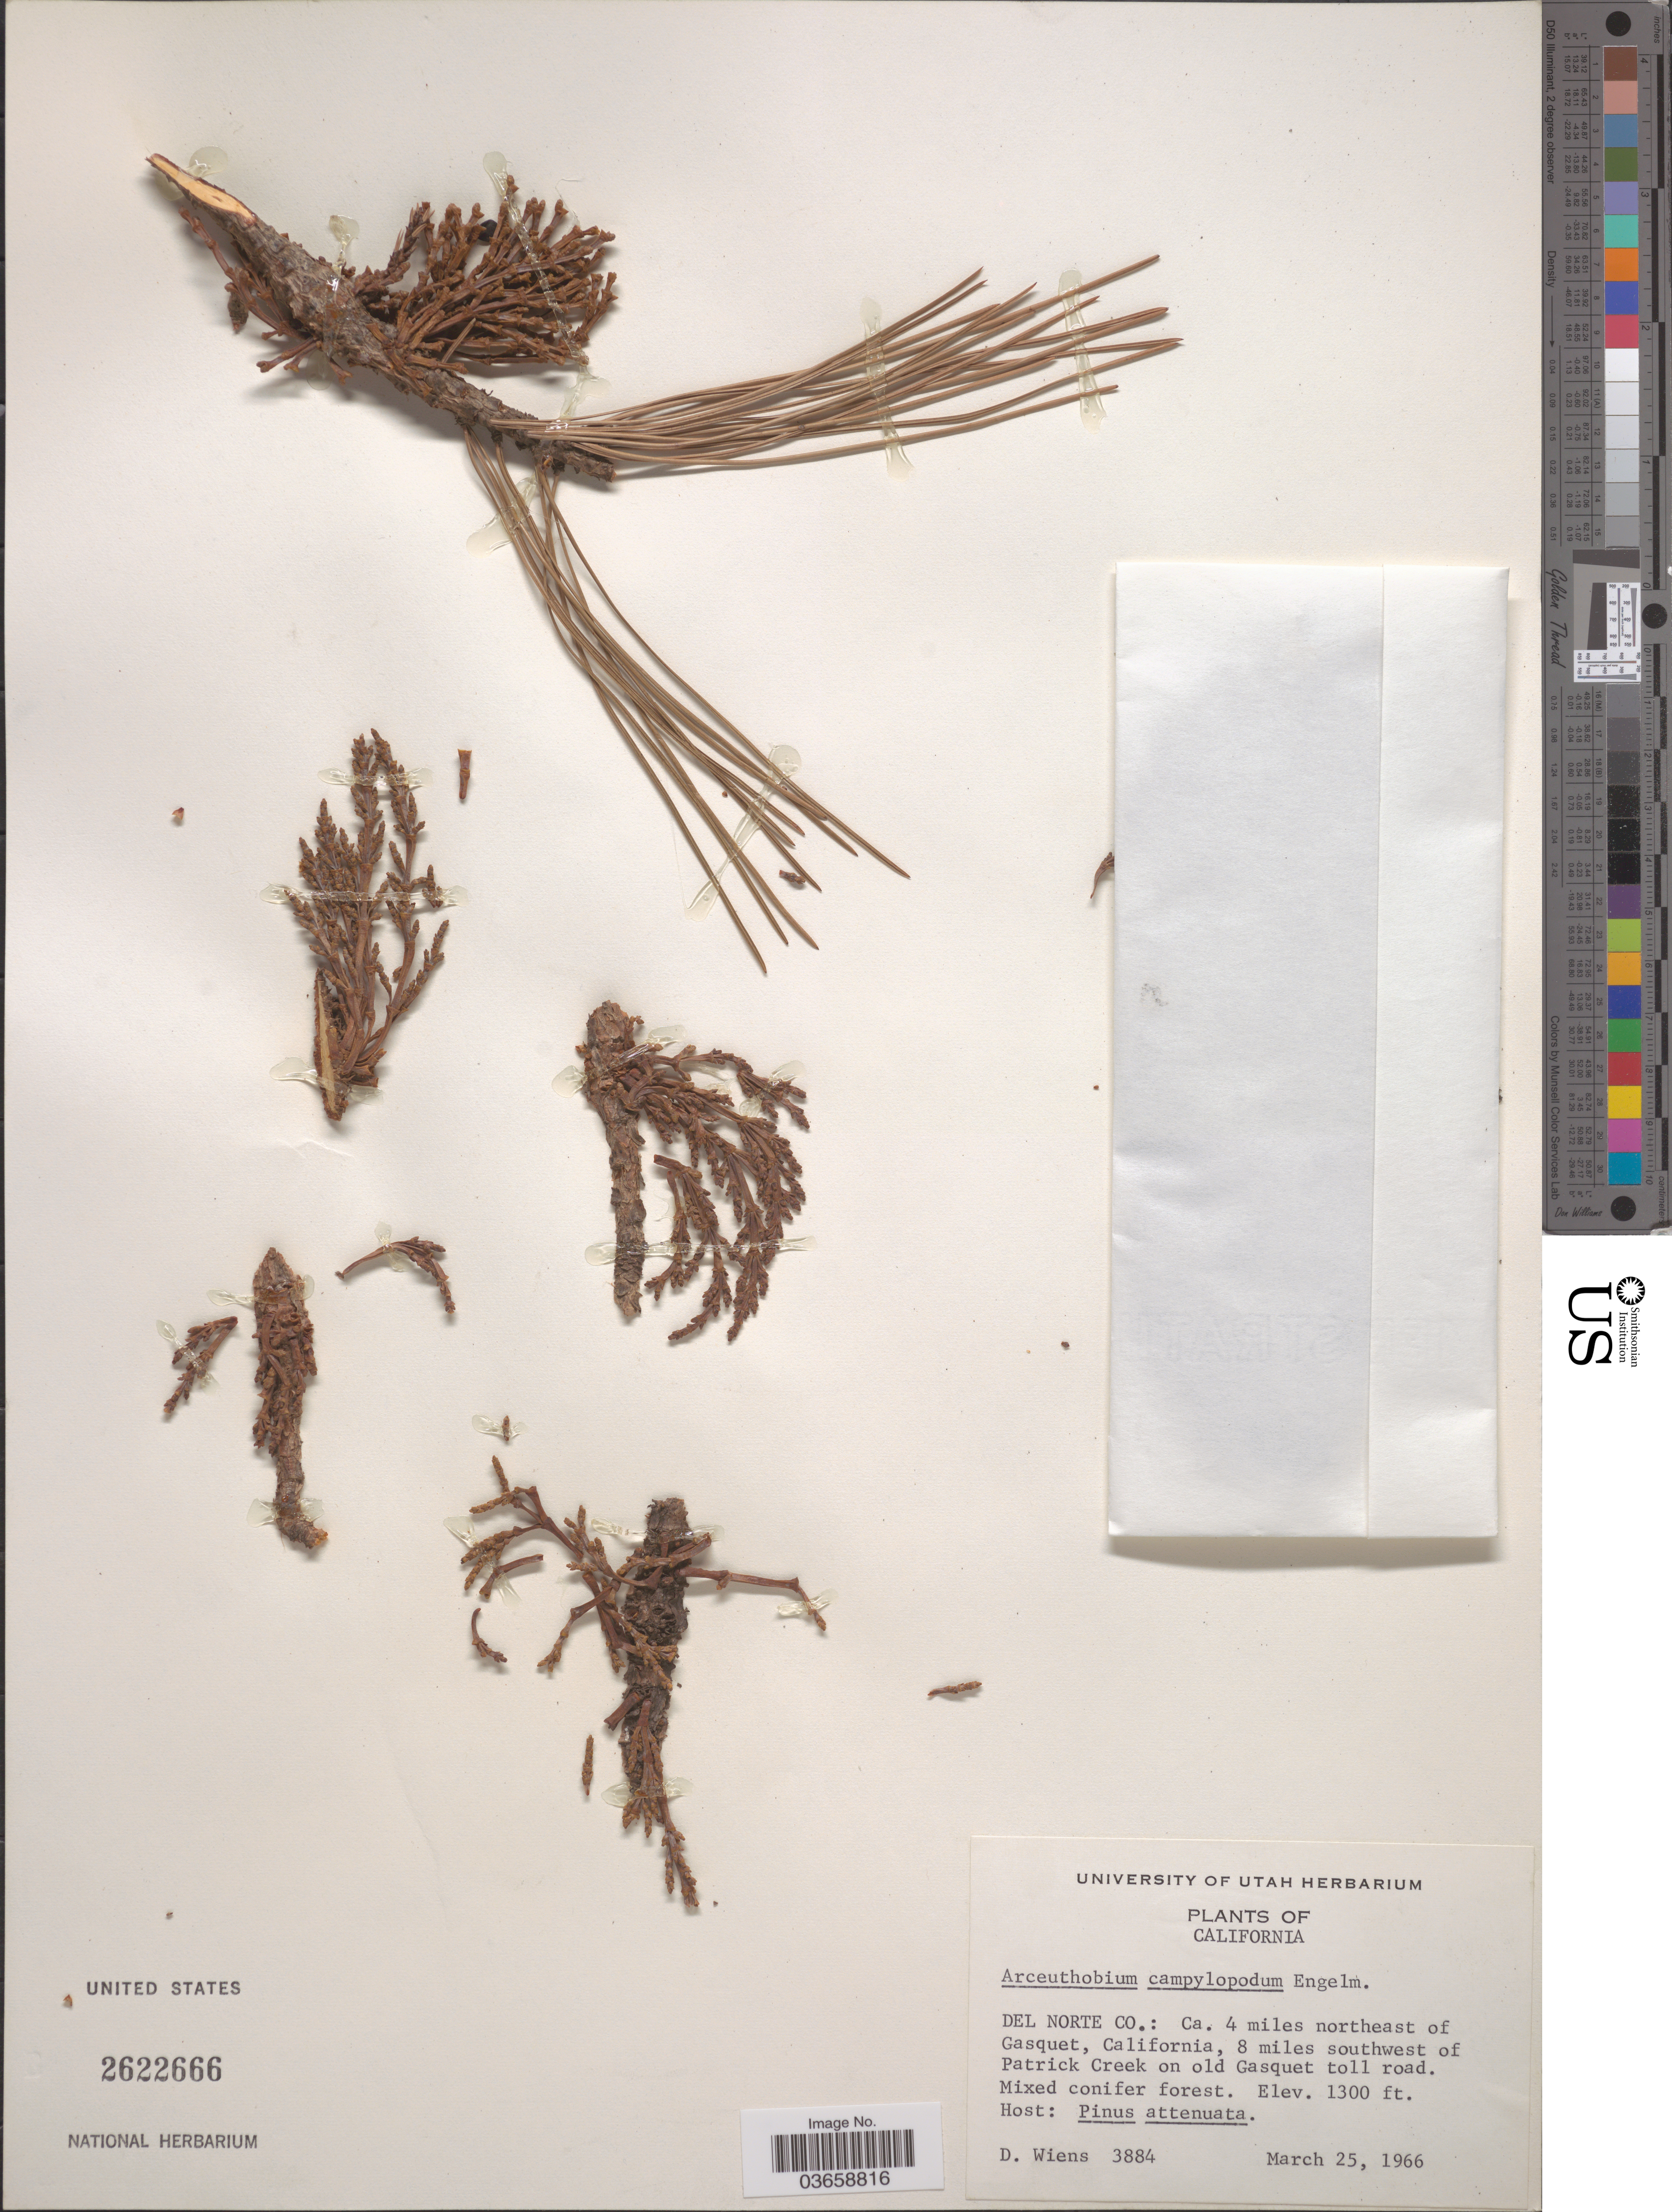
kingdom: Plantae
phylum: Tracheophyta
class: Magnoliopsida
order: Santalales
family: Viscaceae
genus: Arceuthobium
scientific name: Arceuthobium campylopodum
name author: Engelm.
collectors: D. Wiens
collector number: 3884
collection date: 1966-03-25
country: United States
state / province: California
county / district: Del Norte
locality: Del Norte Co.: Ca. 4 miles northeast of Gasquet, 8 miles southwest of Patrick Creek on old Gasquet toll road.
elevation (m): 396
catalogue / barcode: US 2622666